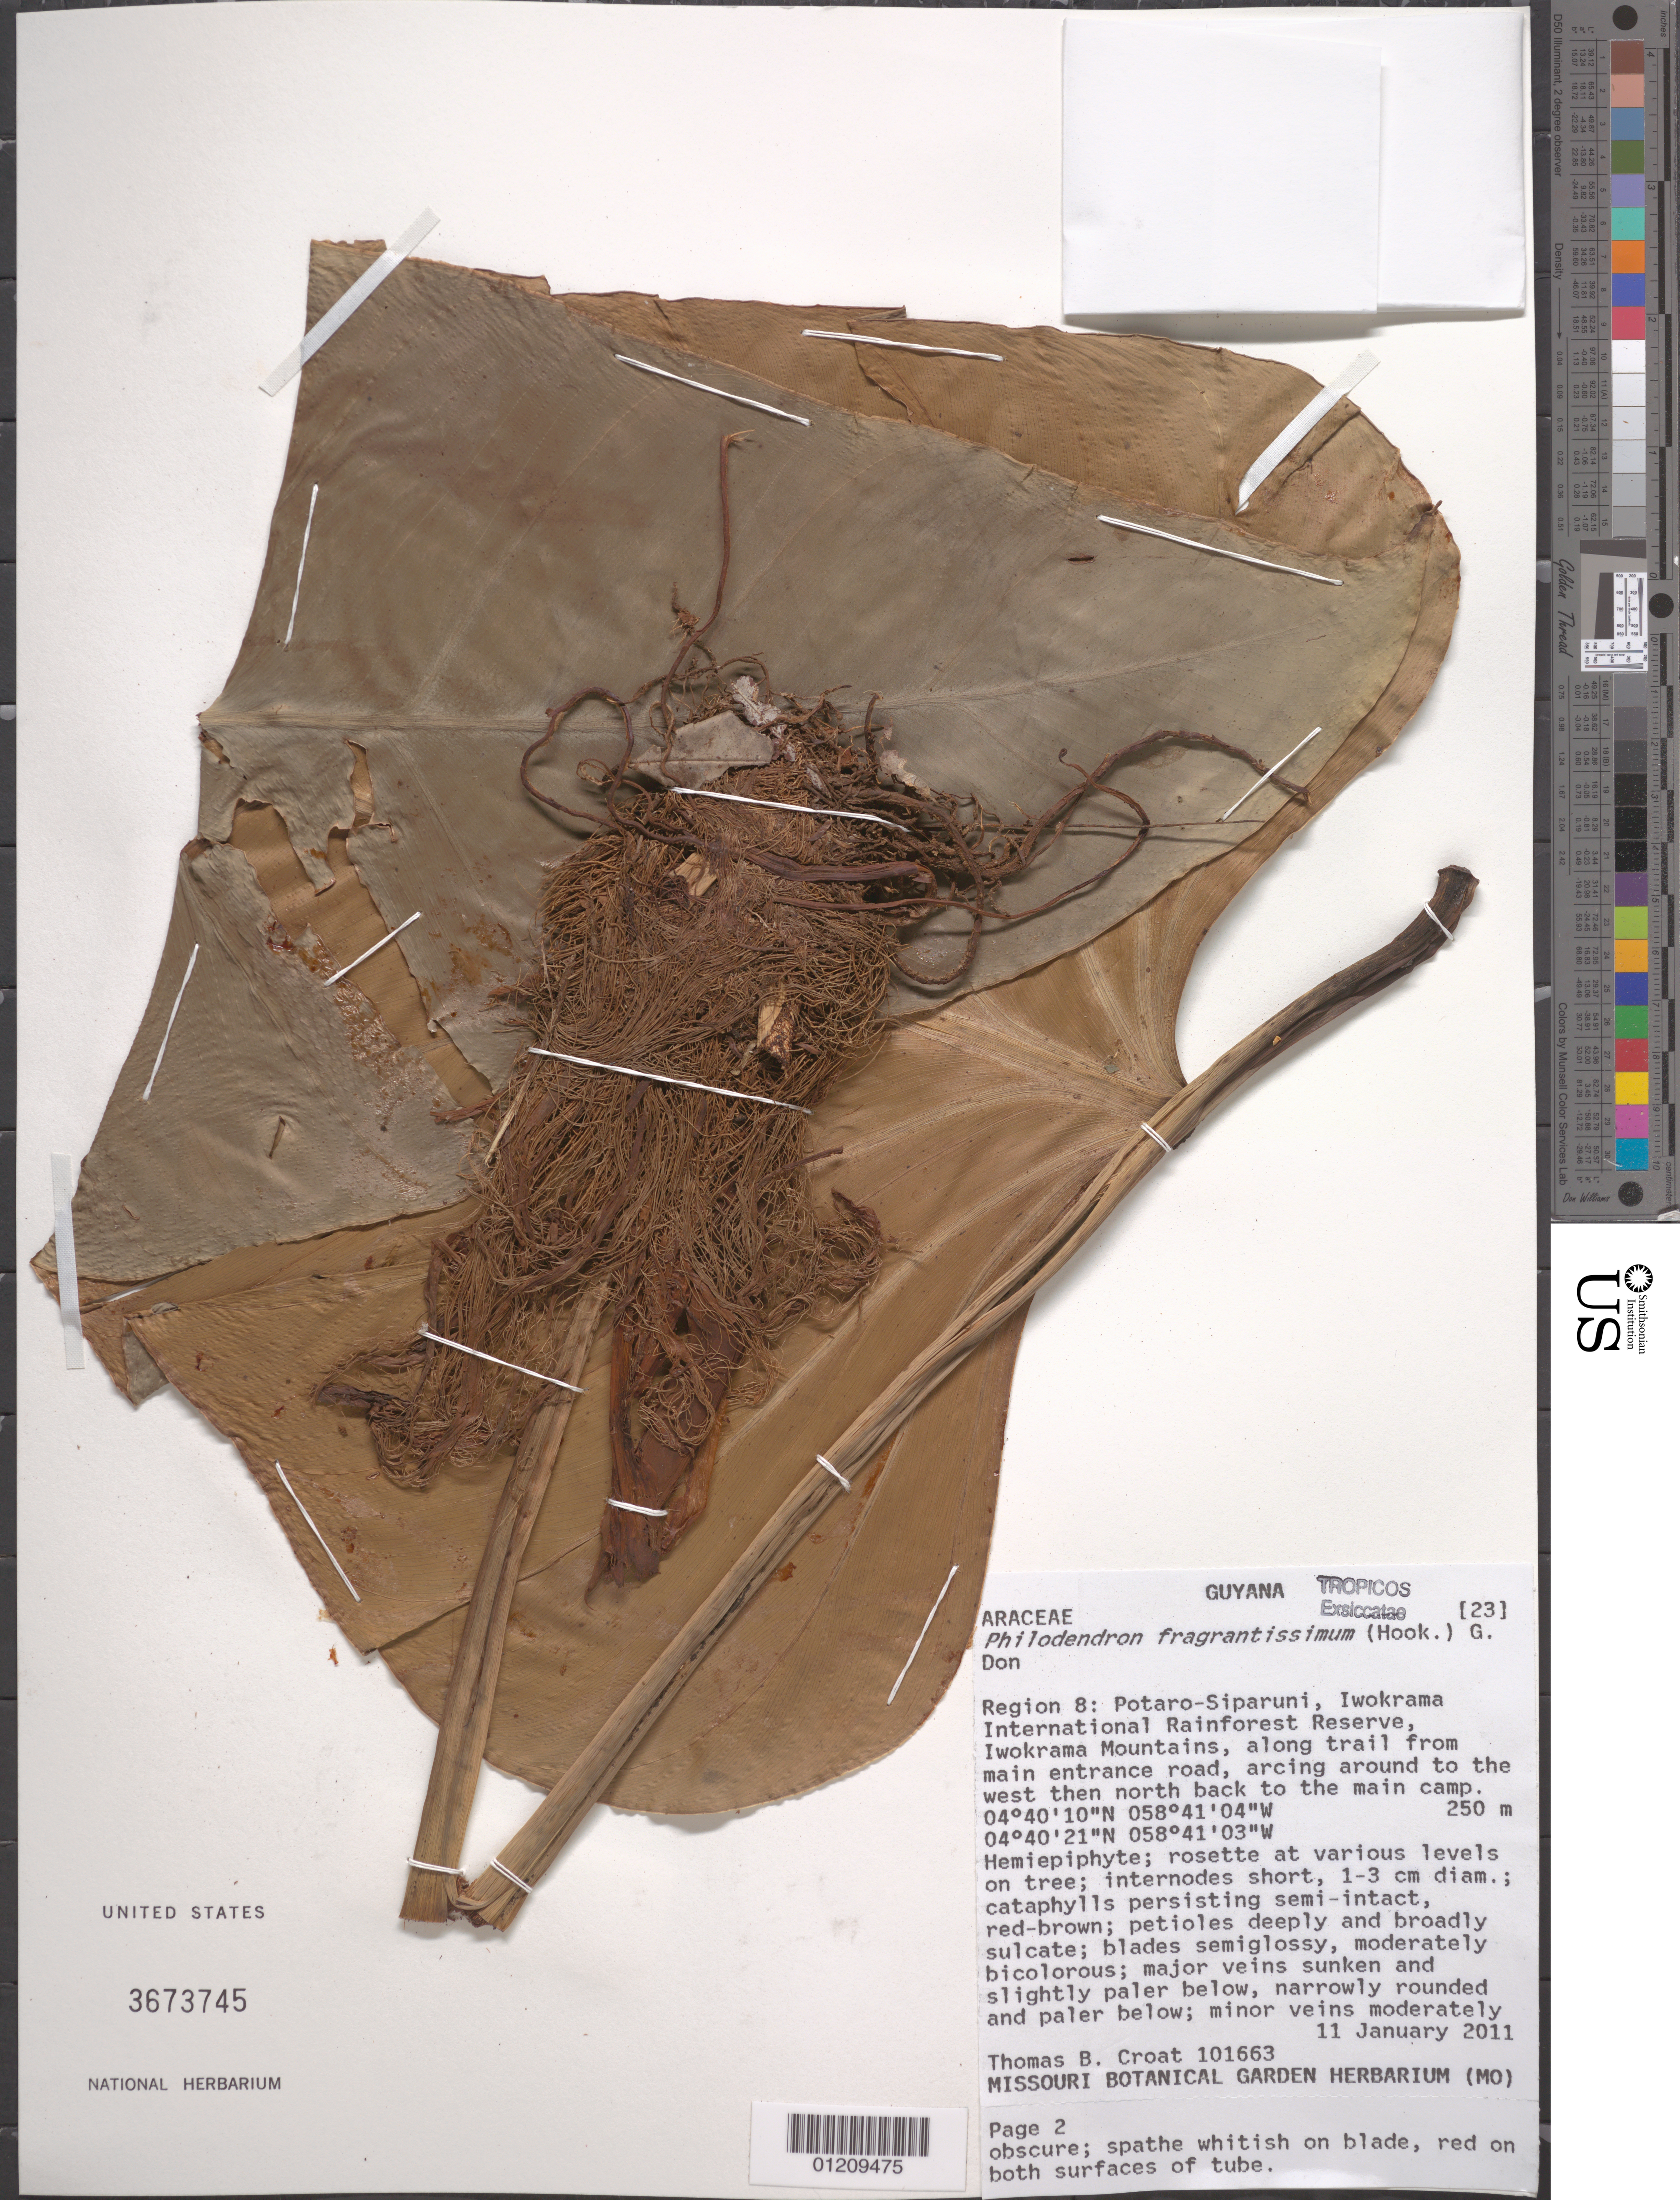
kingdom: Plantae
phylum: Tracheophyta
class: Liliopsida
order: Alismatales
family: Araceae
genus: Philodendron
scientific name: Philodendron fragrantissimum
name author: (G. Don) Kunth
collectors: T. B. Croat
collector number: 101663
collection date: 2011-01-11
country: Guyana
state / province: Potaro-Siparuni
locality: Iwokrama International Rainforest Reserve, Iwokrama Mountains, along trail from main entrance road, arcing around to the west then north back to the main camp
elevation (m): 250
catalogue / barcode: US 3673745